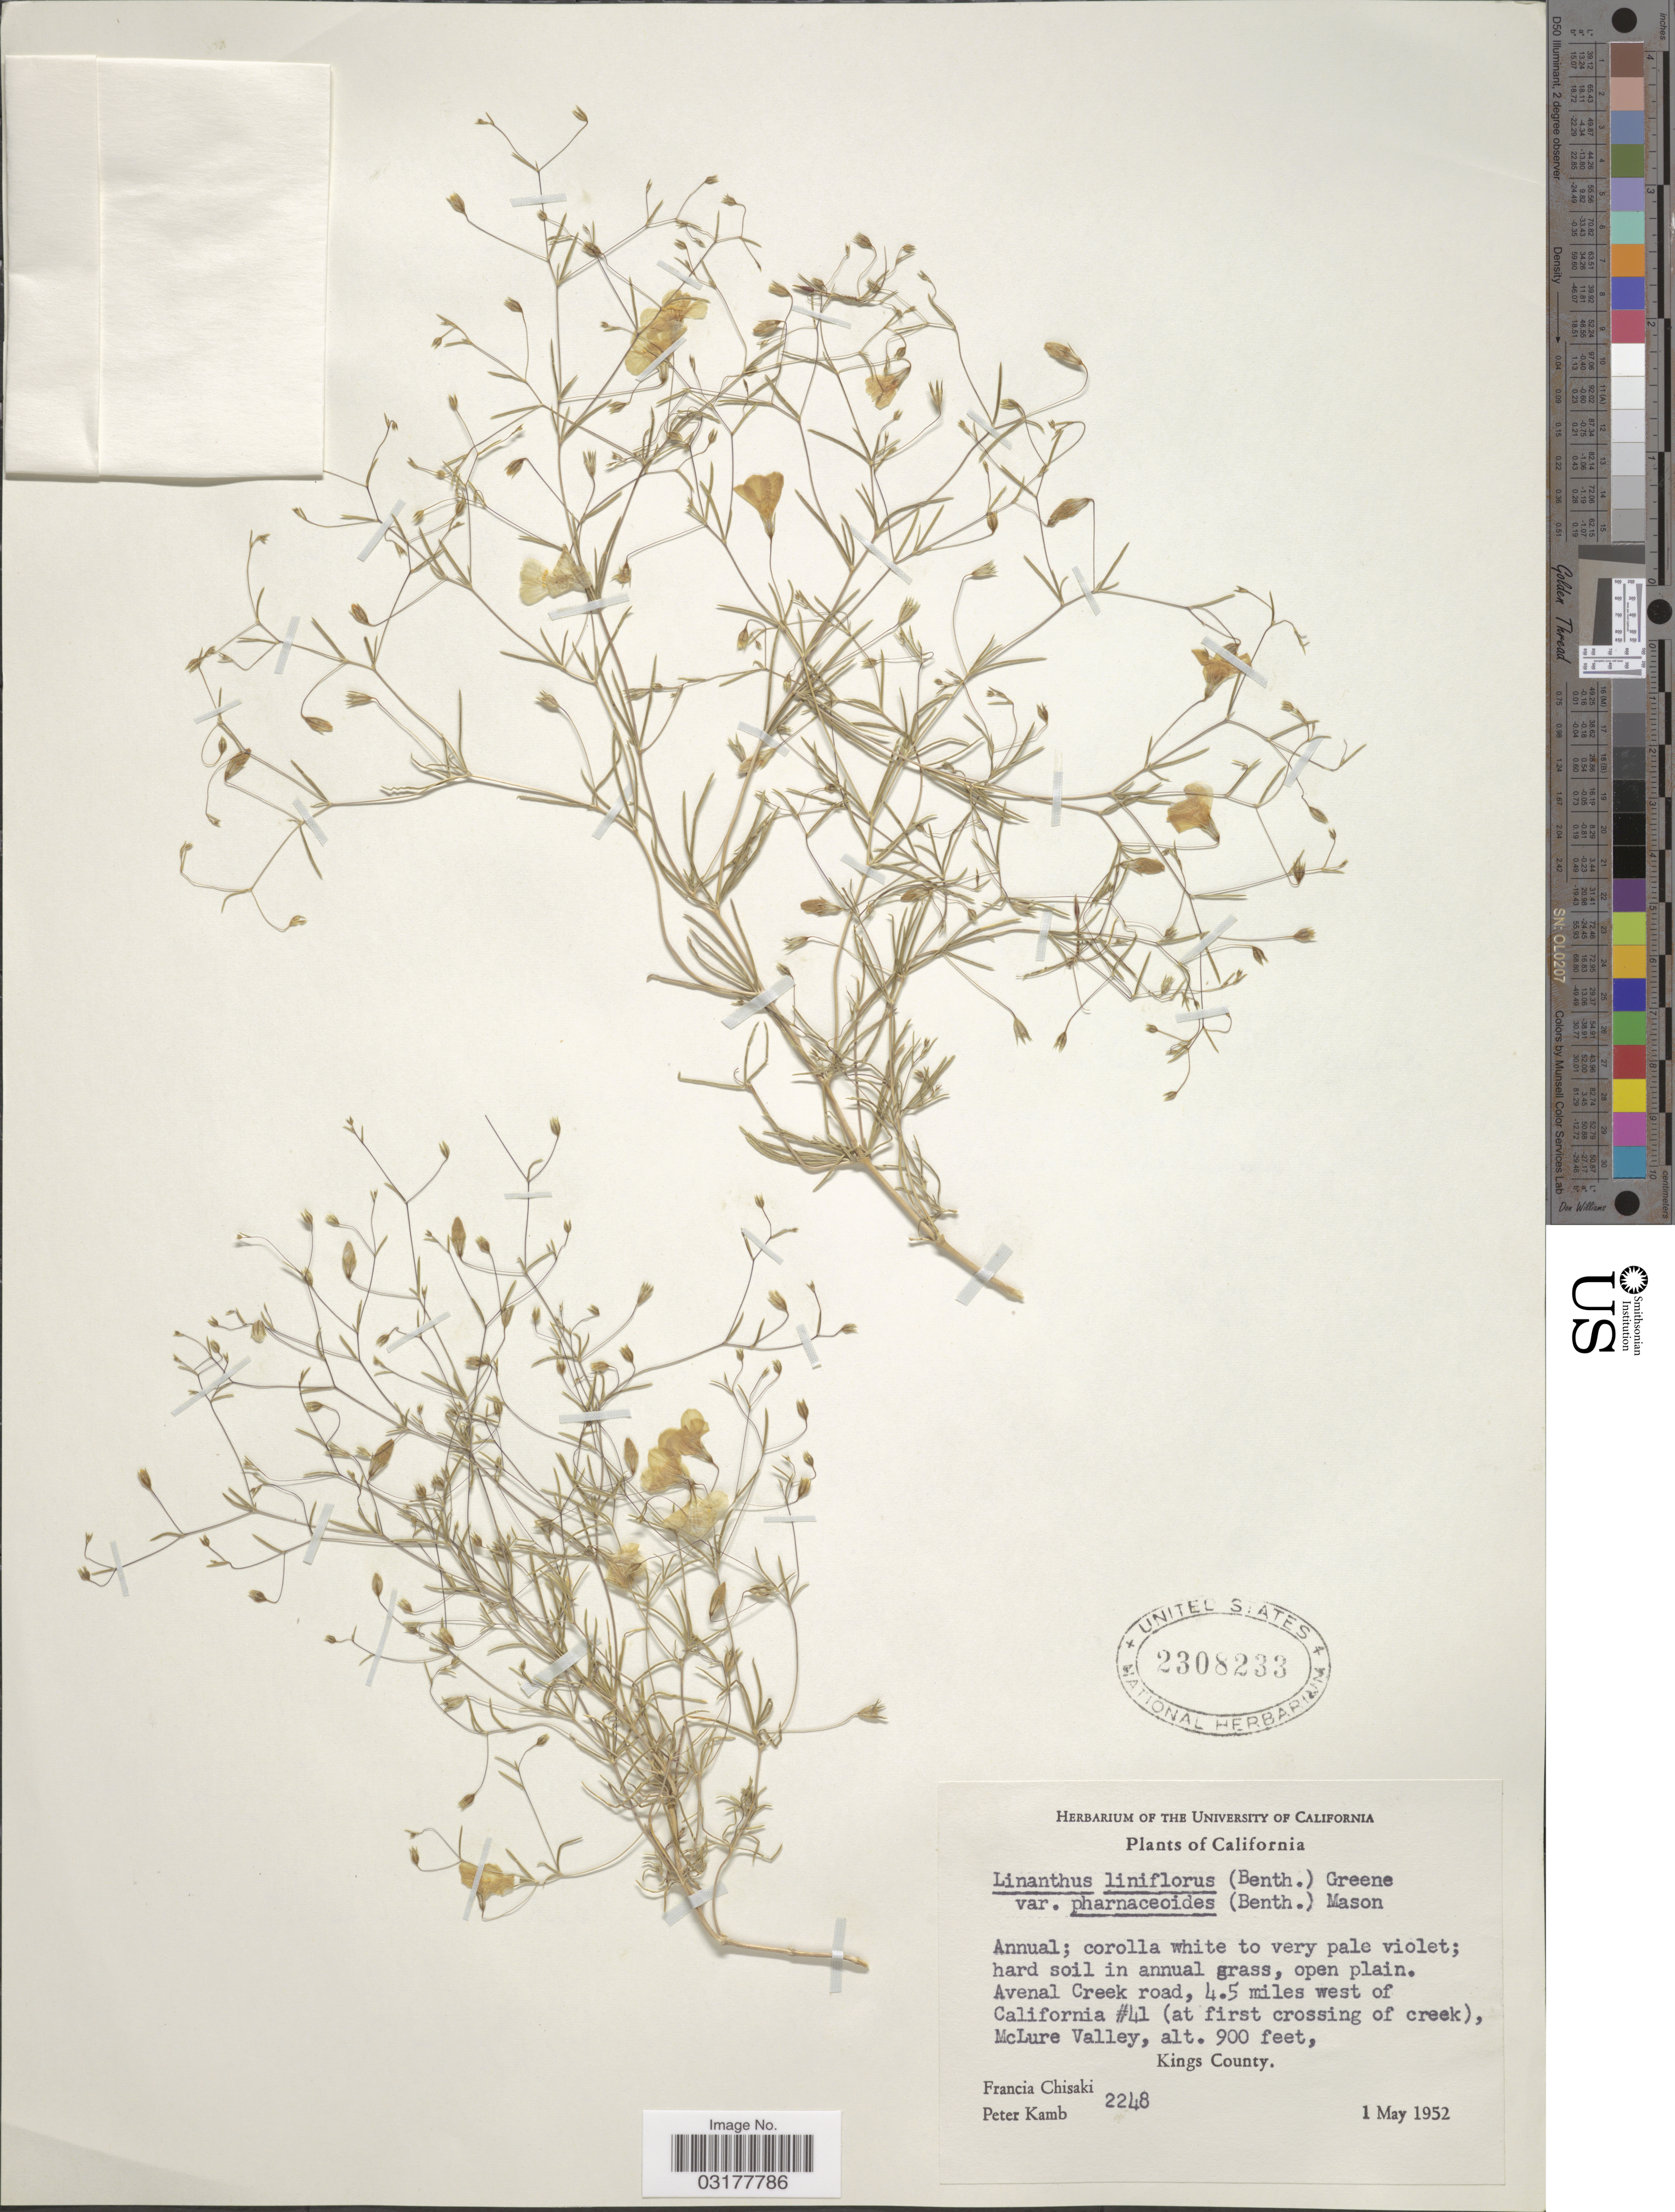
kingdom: Plantae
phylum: Tracheophyta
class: Magnoliopsida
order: Ericales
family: Polemoniaceae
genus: Leptosiphon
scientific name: Leptosiphon liniflorus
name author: (Benth.) J.M. Porter & L.A. Johnson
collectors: F. Chisaki & P. Kamb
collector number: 2248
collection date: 1952-05-01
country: United States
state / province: California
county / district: Kings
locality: Avenal Creek road, 4.5 miles west of California #41 (at first crossing of creek), McLure Valley. Kings County.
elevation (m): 274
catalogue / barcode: US 2308233